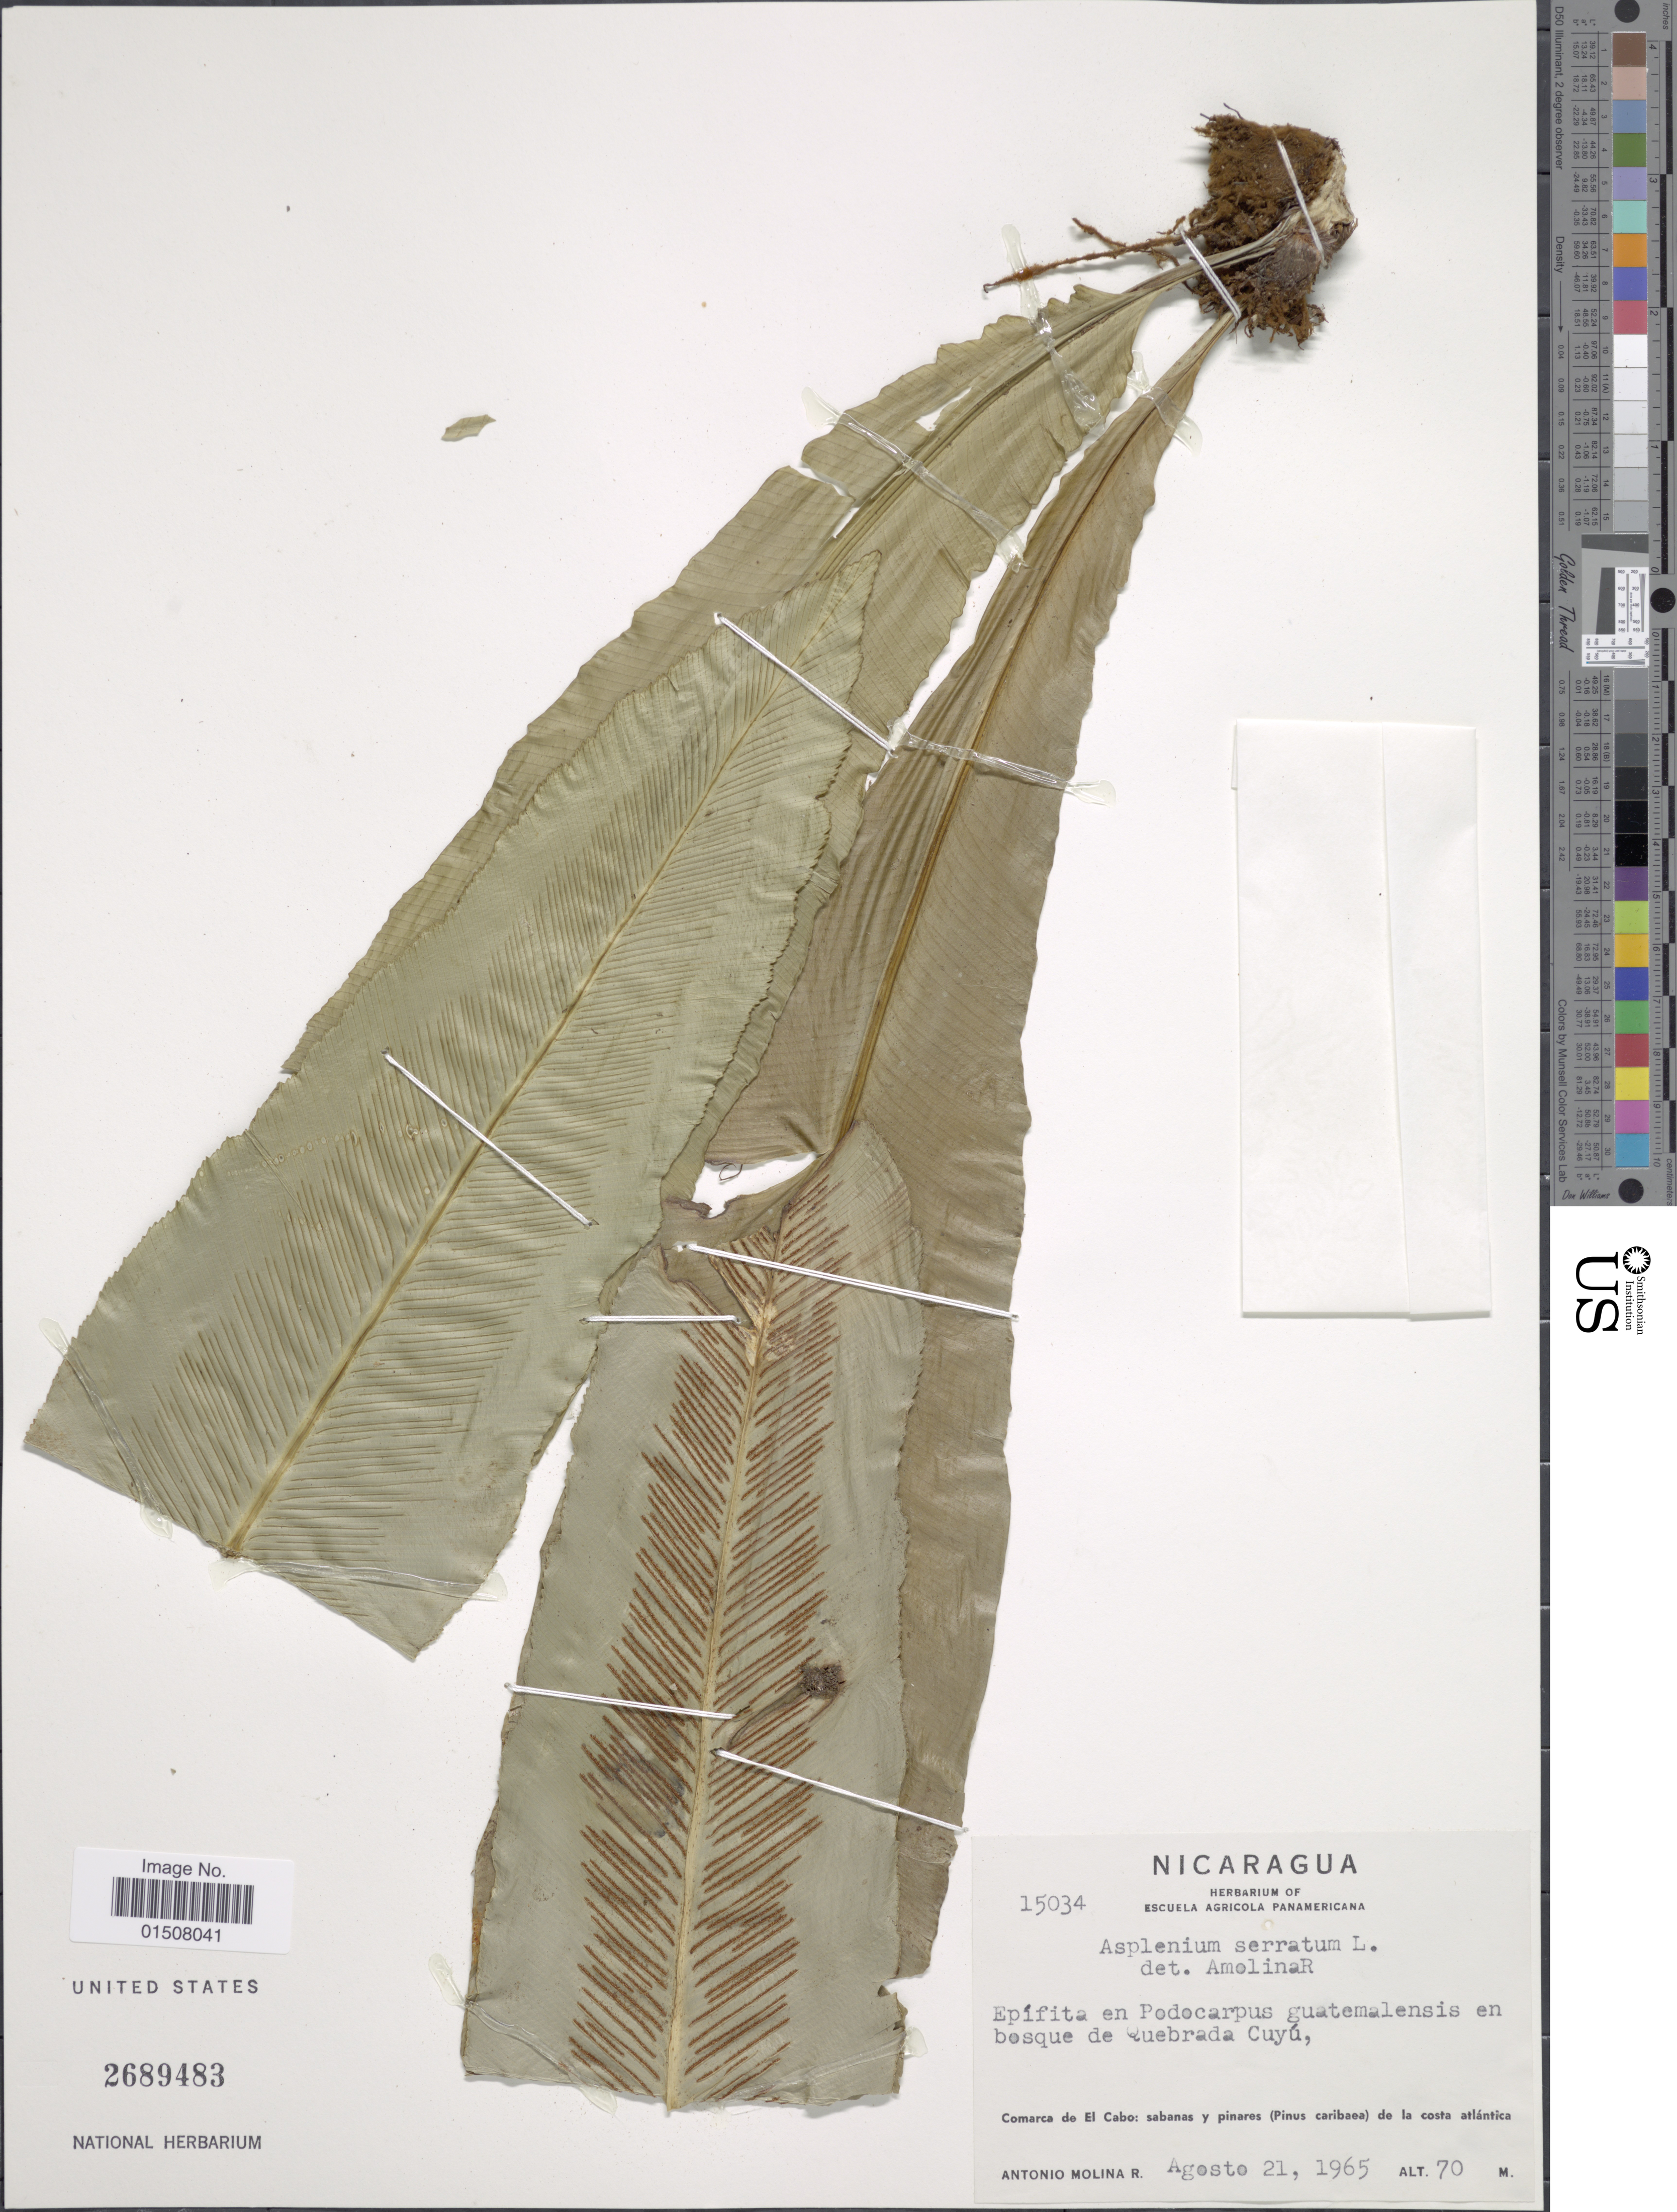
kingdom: Plantae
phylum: Tracheophyta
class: Polypodiopsida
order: Polypodiales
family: Aspleniaceae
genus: Asplenium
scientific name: Asplenium serratum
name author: L.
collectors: A. Molina R.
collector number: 15034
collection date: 1965-08-21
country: Nicaragua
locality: Quebrada Cuyu, Comarca de El Cabo: sabanas y pinares (Pinus caribaea) de la costa atlántica, Nicaragua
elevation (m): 70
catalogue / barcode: US 2689483